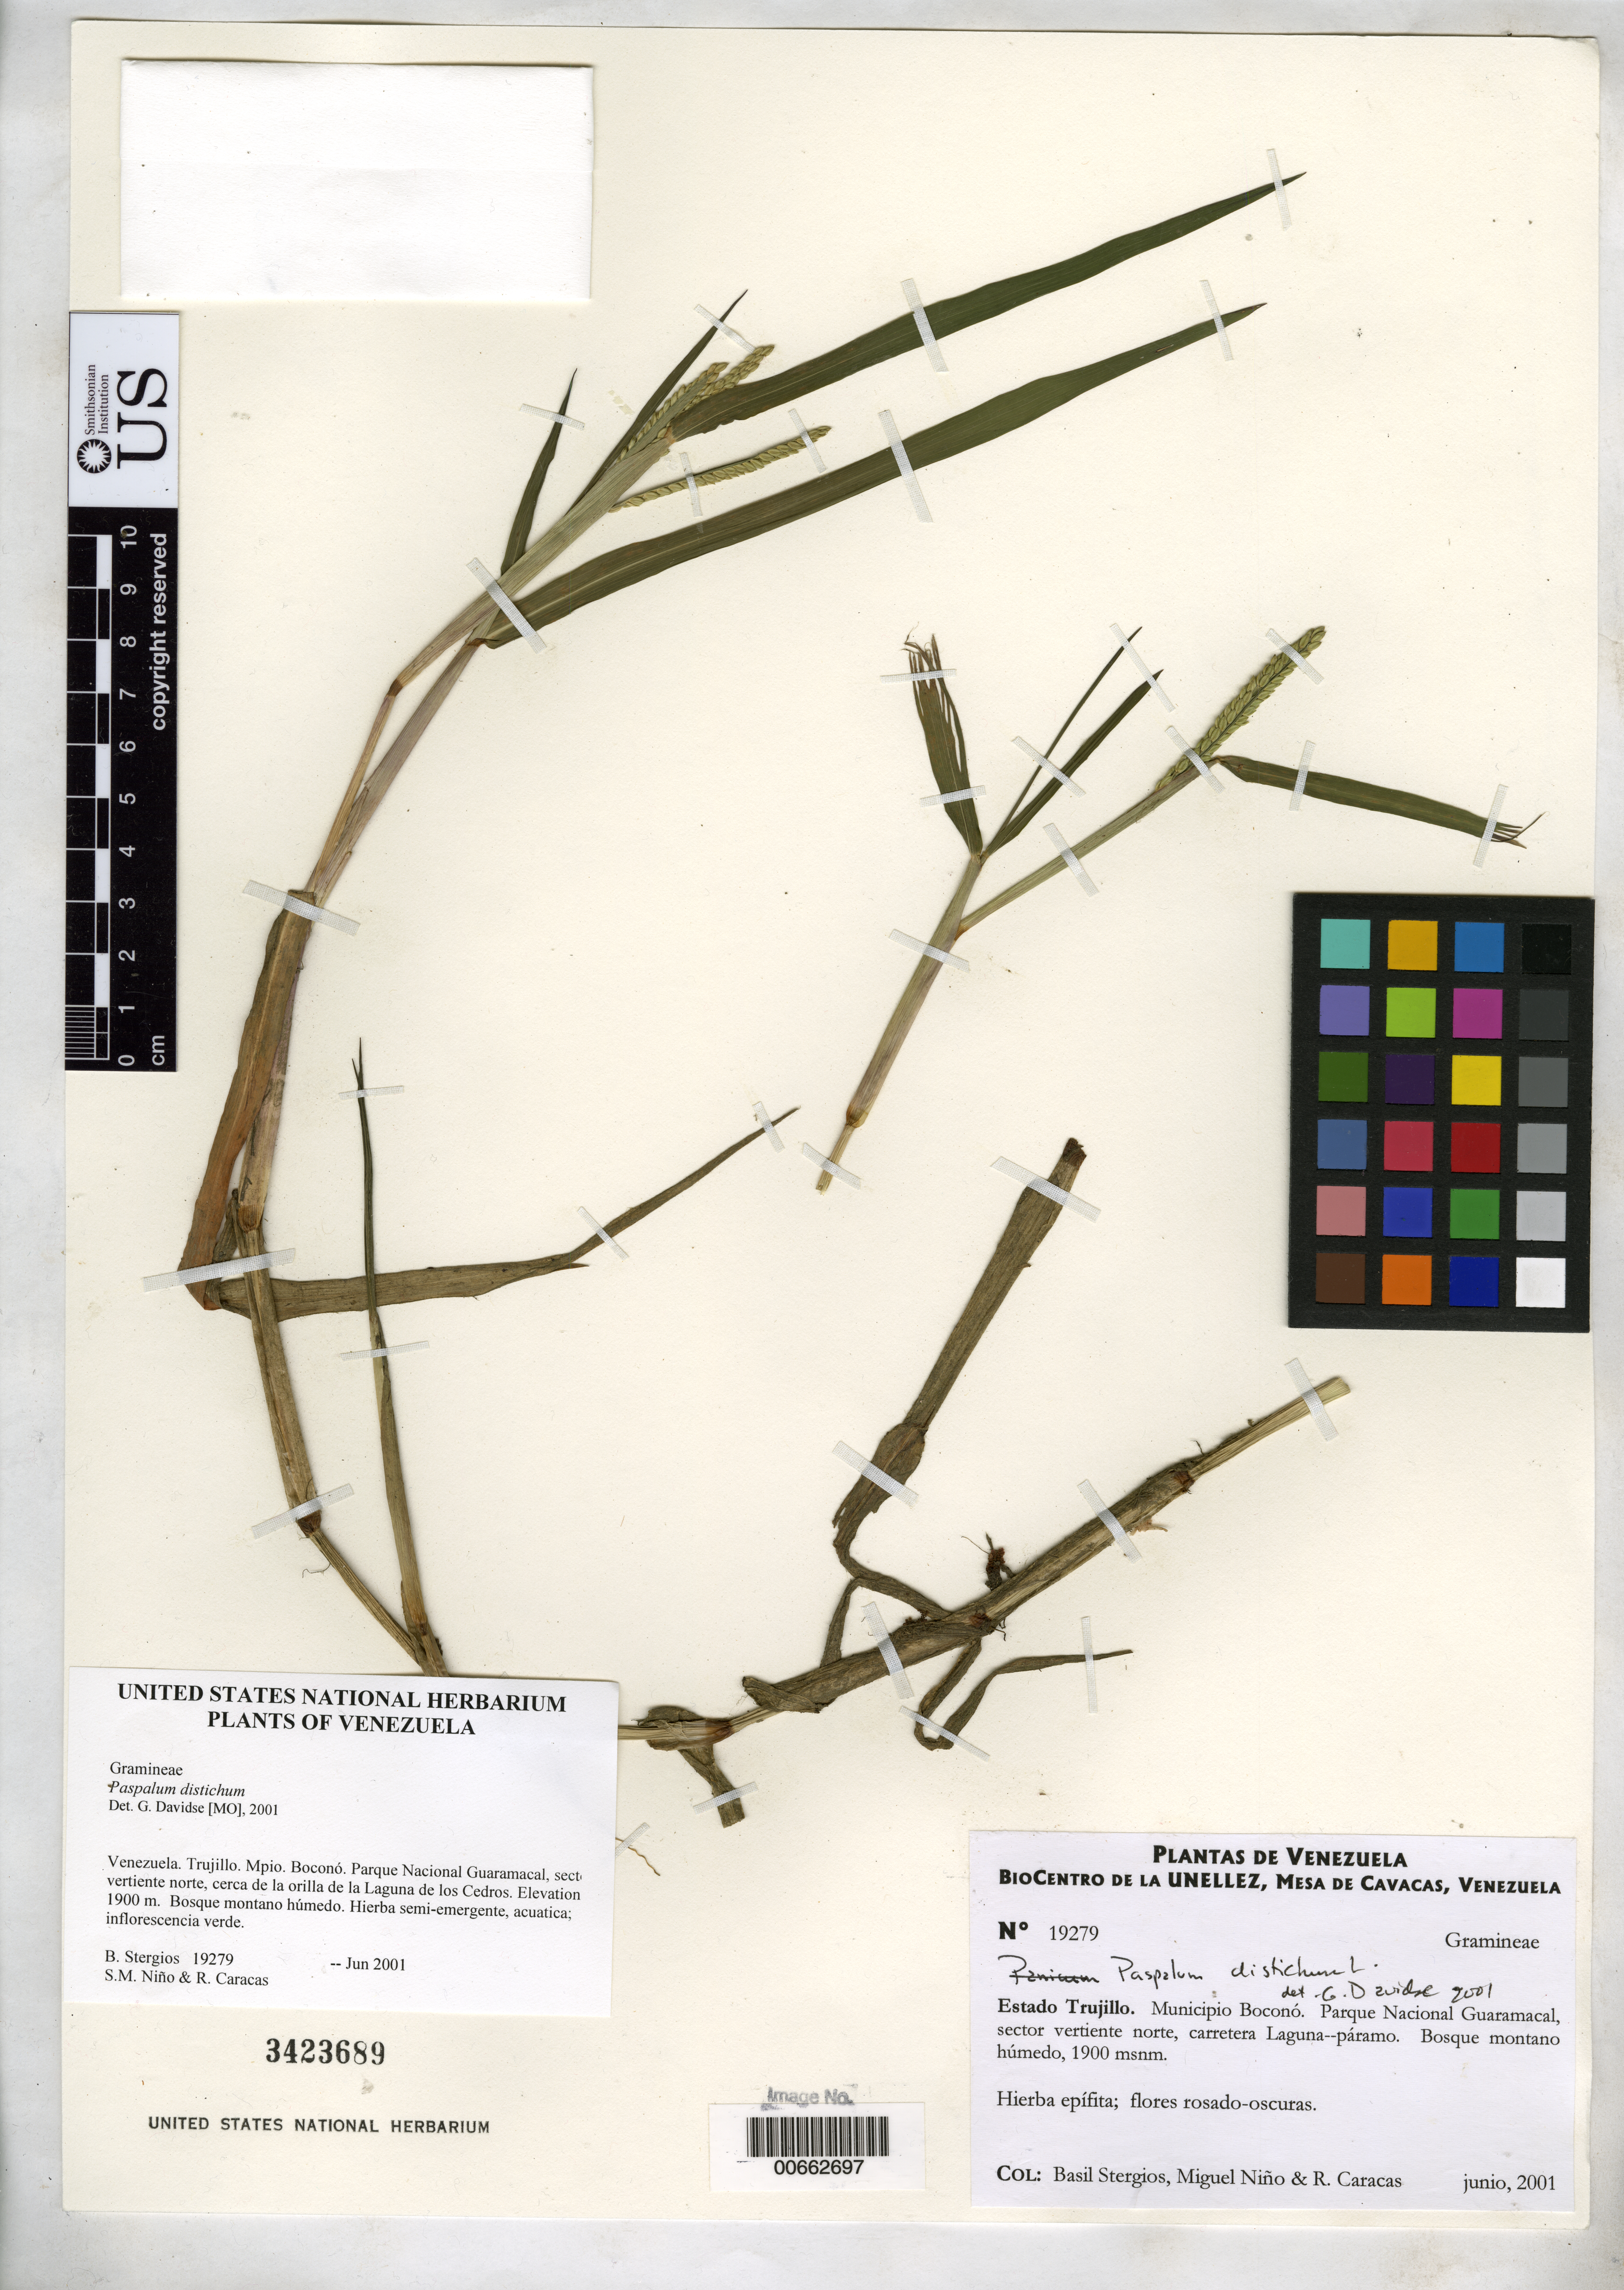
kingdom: Plantae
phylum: Tracheophyta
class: Liliopsida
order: Poales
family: Poaceae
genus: Paspalum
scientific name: Paspalum distichum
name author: L.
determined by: Davidse, Gerrit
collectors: B. G. Stergios, S. M. Niño & R. Caracas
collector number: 19279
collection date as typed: Jun 2001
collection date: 2001-06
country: Venezuela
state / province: Trujillo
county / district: Boconó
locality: Parque Nacional Guaramacal, sector vertiente N, carretera Laguna-páramo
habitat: Bosque montano húmedo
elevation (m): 1900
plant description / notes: MO, PORT, US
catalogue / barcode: US 3423689